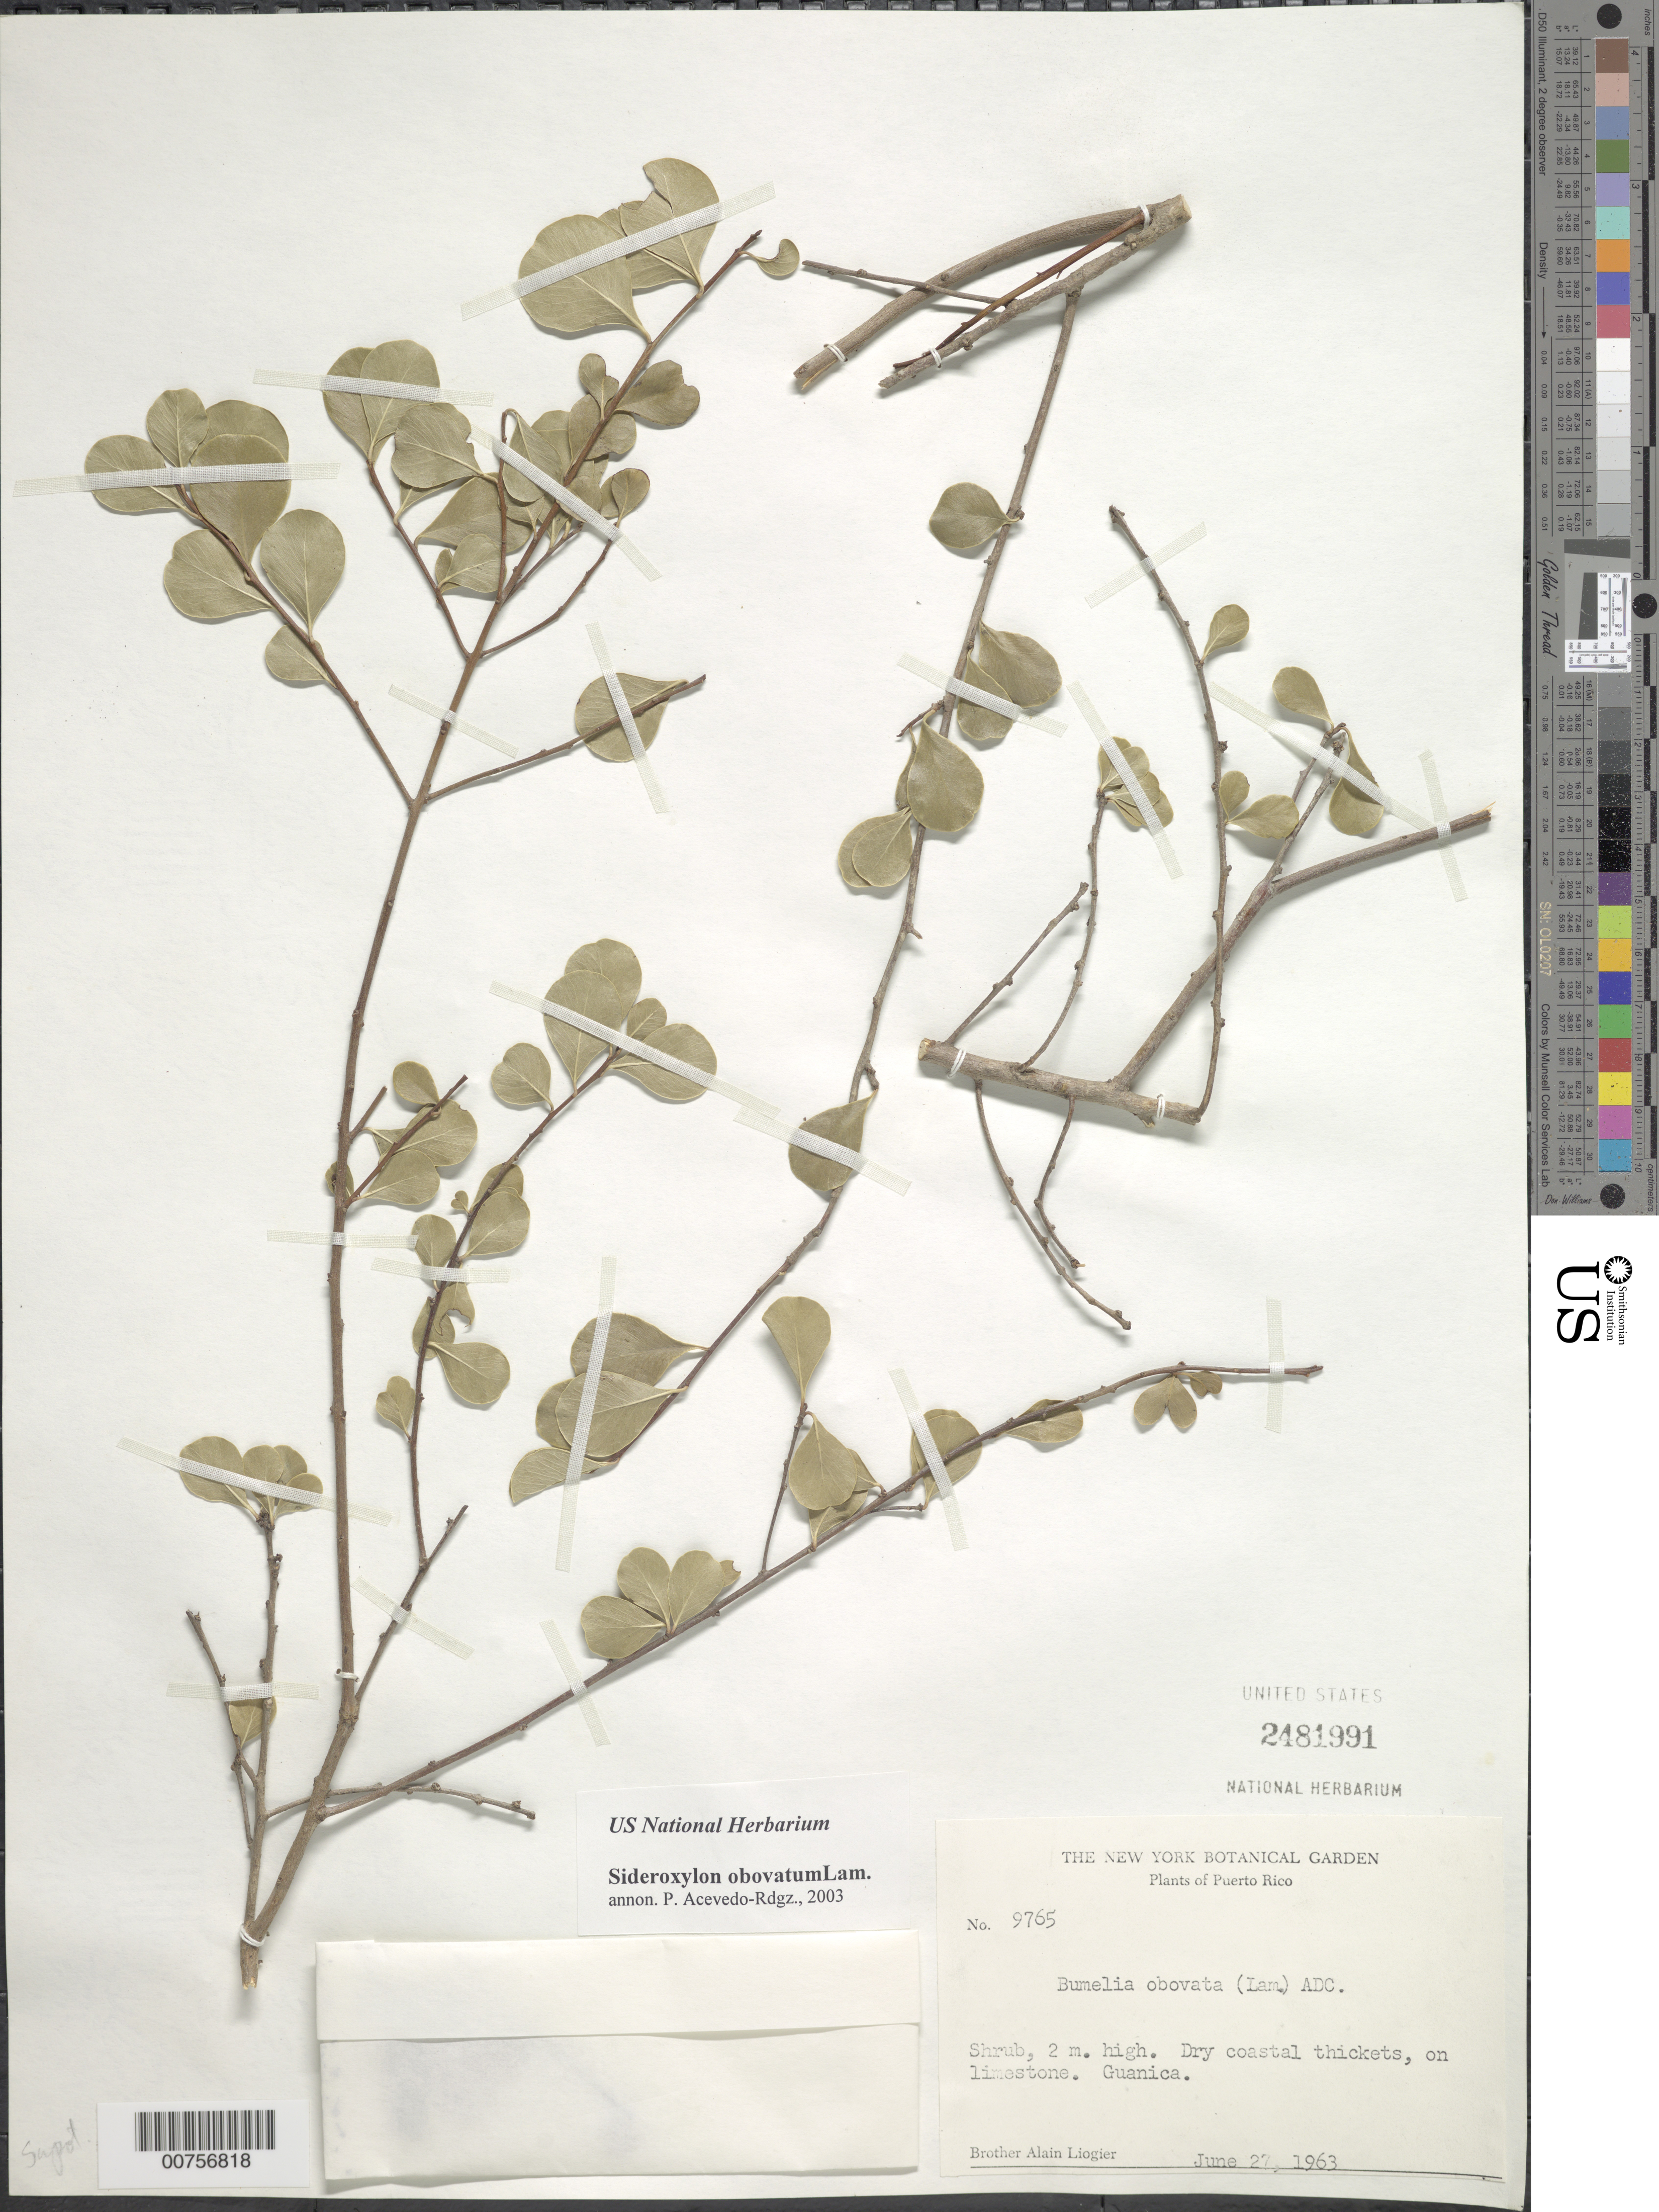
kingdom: Plantae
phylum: Tracheophyta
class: Magnoliopsida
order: Ericales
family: Sapotaceae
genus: Sideroxylon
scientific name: Sideroxylon obovatum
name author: Lam.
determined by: Acevedo-Rodríguez, P., (BOT), Smithsonian Institution - National Museum of Natural History (UNITED STATES)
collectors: A. H. Liogier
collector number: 9765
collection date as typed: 27 Jun 1963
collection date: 1963-06-27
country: Puerto Rico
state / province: Guánica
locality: Guanica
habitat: Dry coastal thickets, on limestone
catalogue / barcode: US 2481991